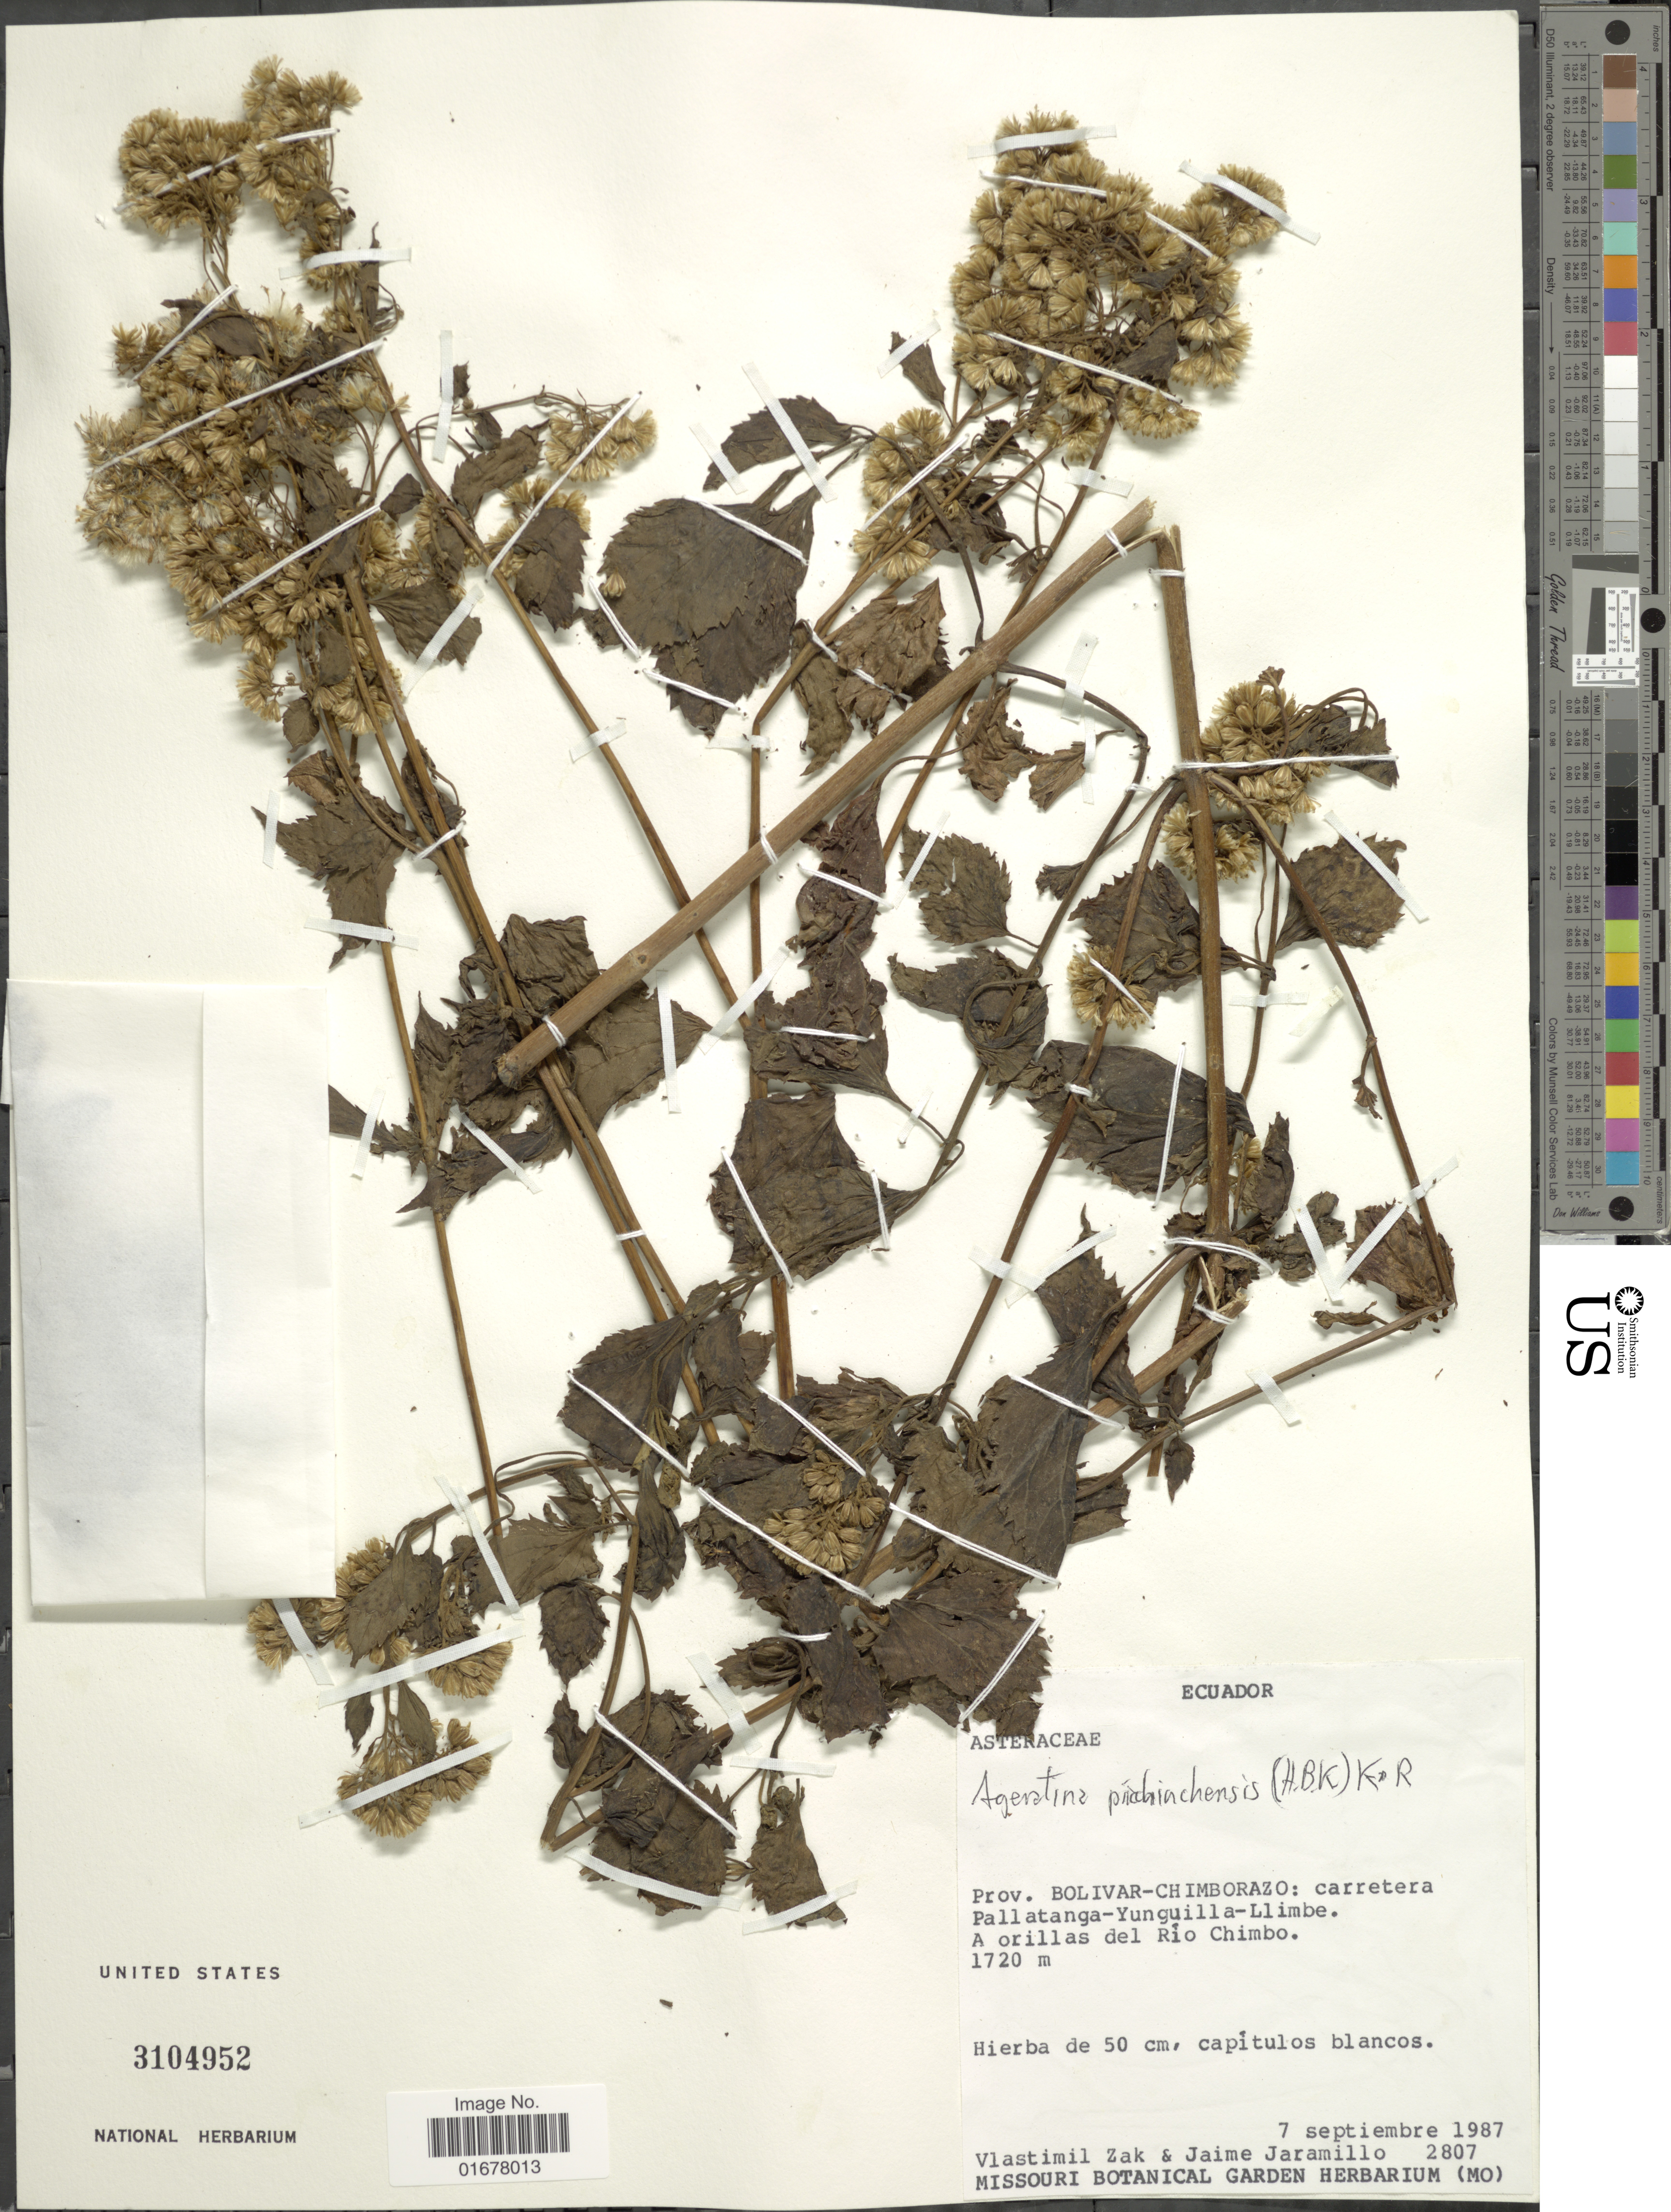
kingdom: Plantae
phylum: Tracheophyta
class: Magnoliopsida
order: Asterales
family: Asteraceae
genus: Ageratina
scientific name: Ageratina pseudochilca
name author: (Benth.) R.M. King & H. Rob.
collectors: V. Zak & J. L. Jaramillo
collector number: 2807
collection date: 1987-09-07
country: Ecuador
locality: Prov. Bolivar-Chimborazo: carretera Pallatanga-Yunguilla-Llimbe, A orillas del Rio Chimbo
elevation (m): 1720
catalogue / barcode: US 3104952